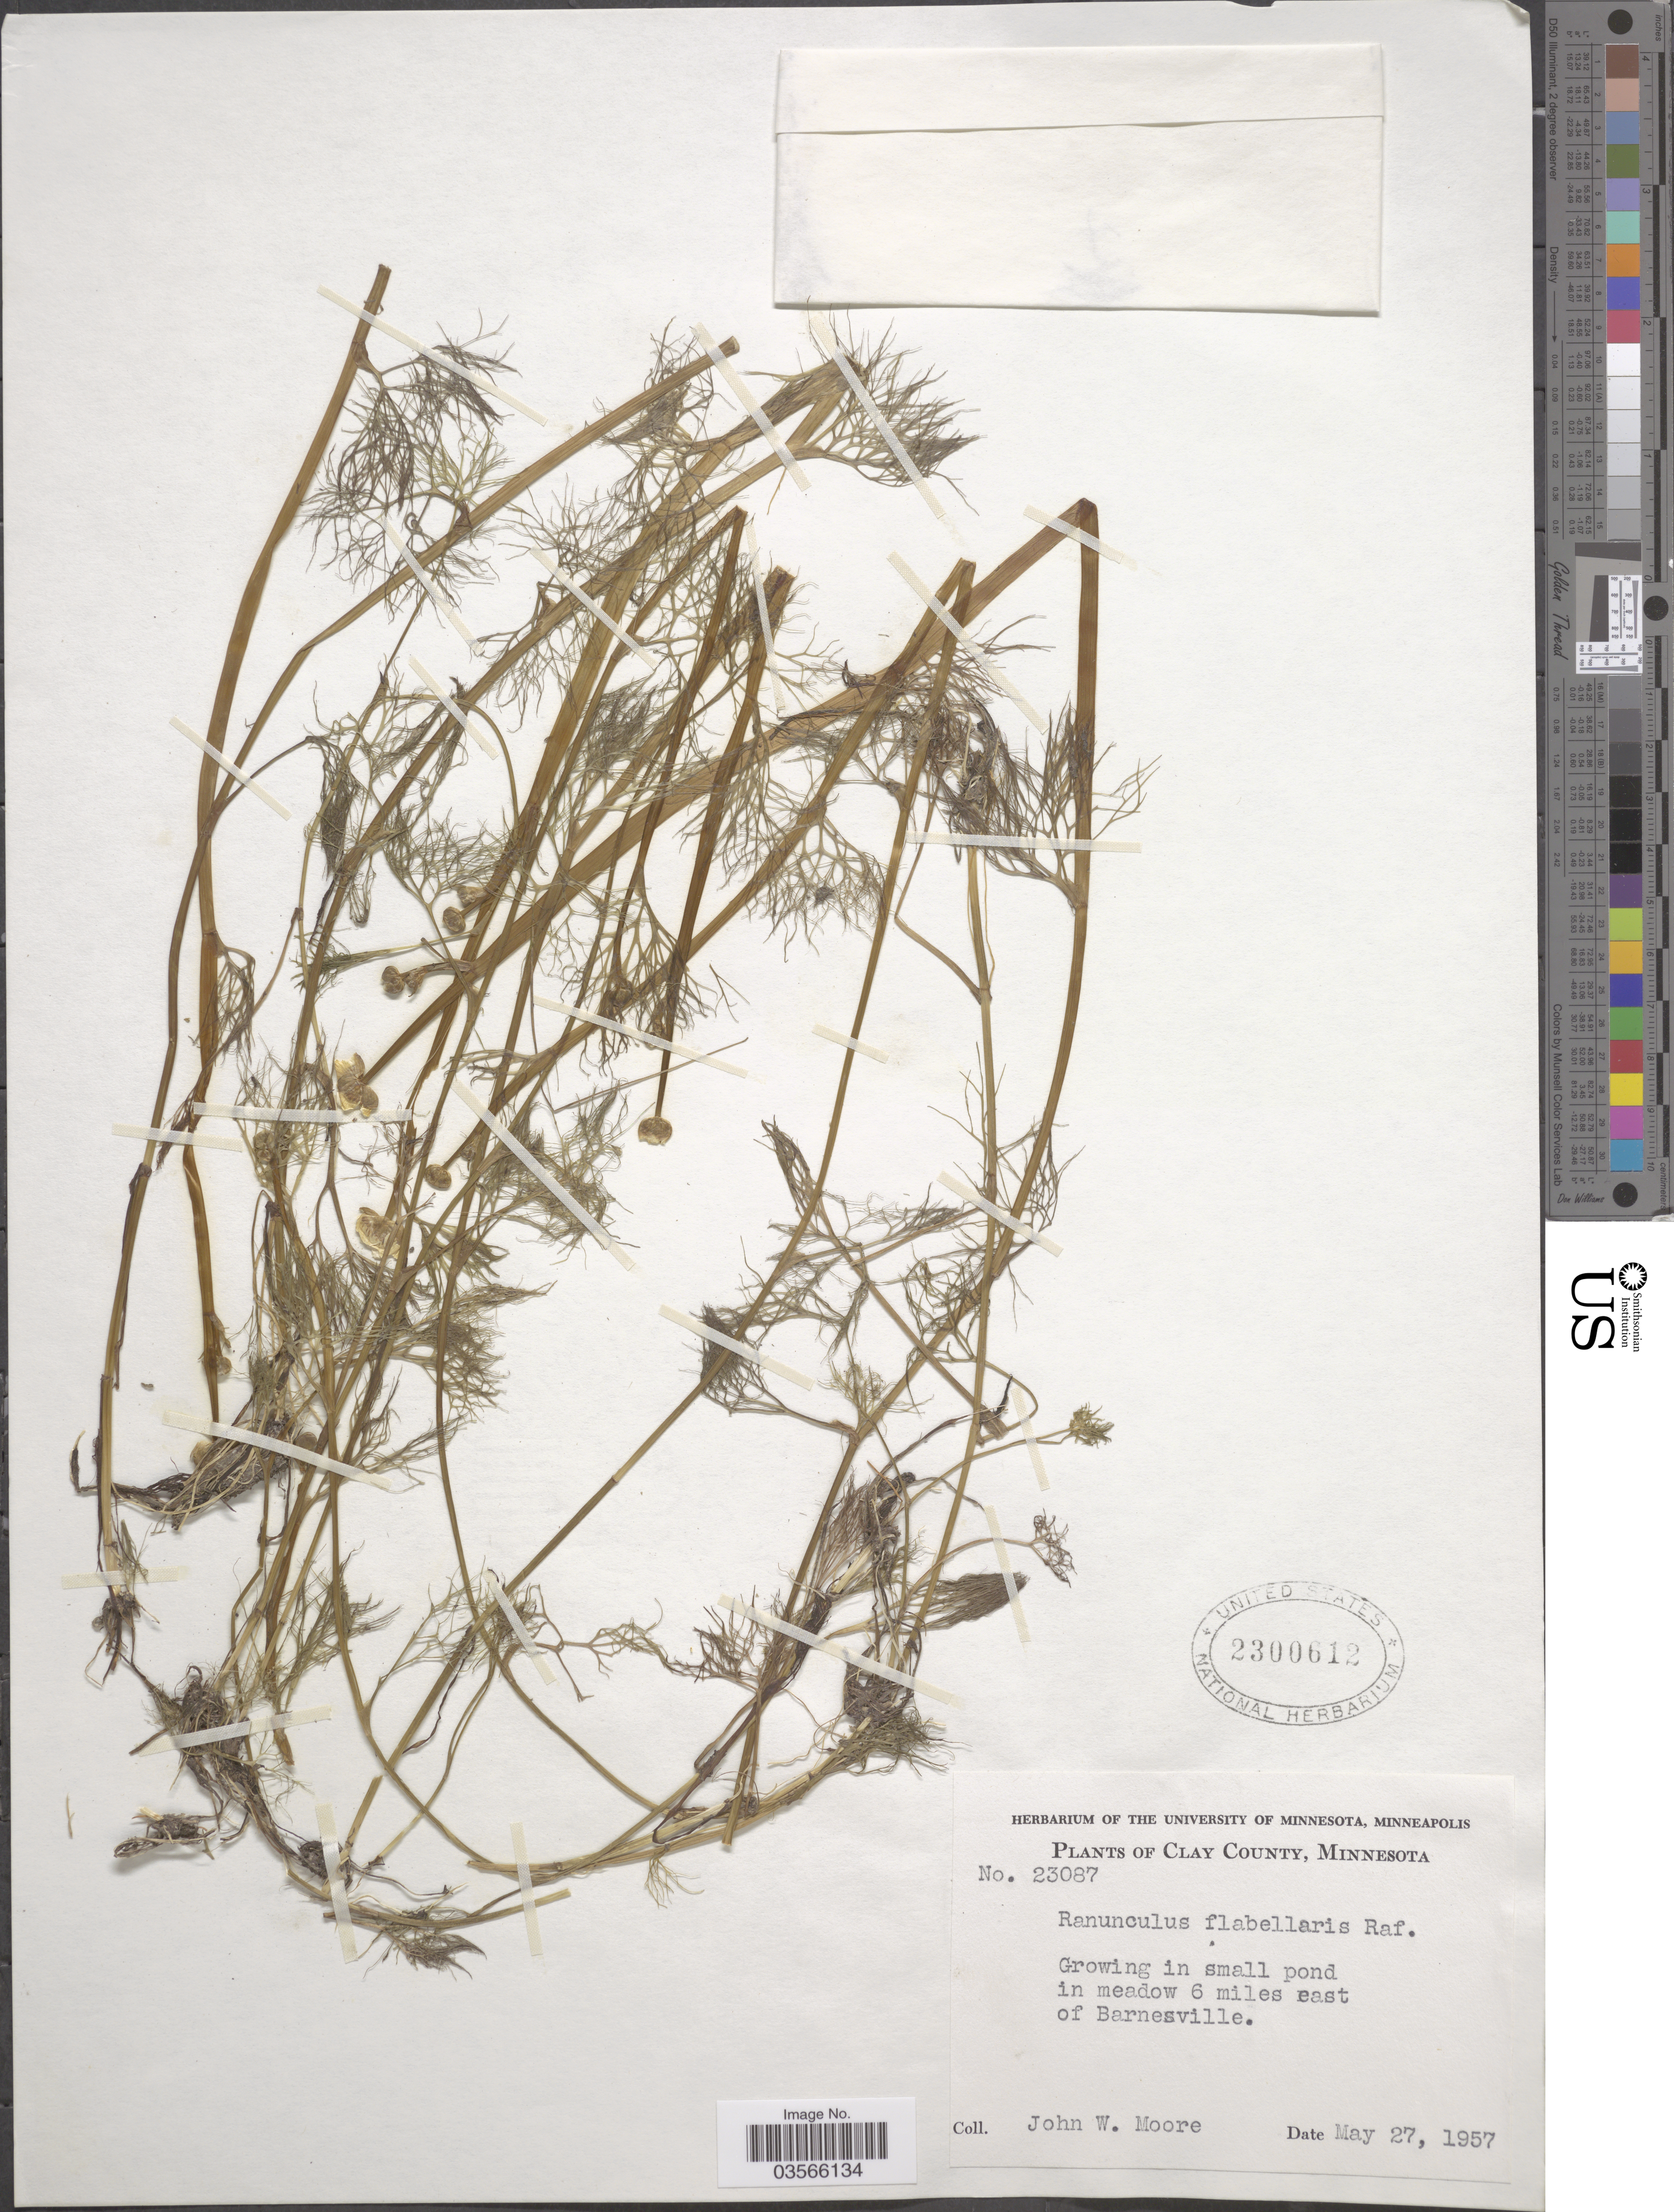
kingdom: Plantae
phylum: Tracheophyta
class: Magnoliopsida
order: Ranunculales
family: Ranunculaceae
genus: Ranunculus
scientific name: Ranunculus flabellaris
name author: Raf.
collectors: J. Moore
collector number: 23087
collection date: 1957-05-27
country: United States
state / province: Minnesota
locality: Clay County. In small pond in meadow 6 miles east of Barnesville.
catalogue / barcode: US 2300612